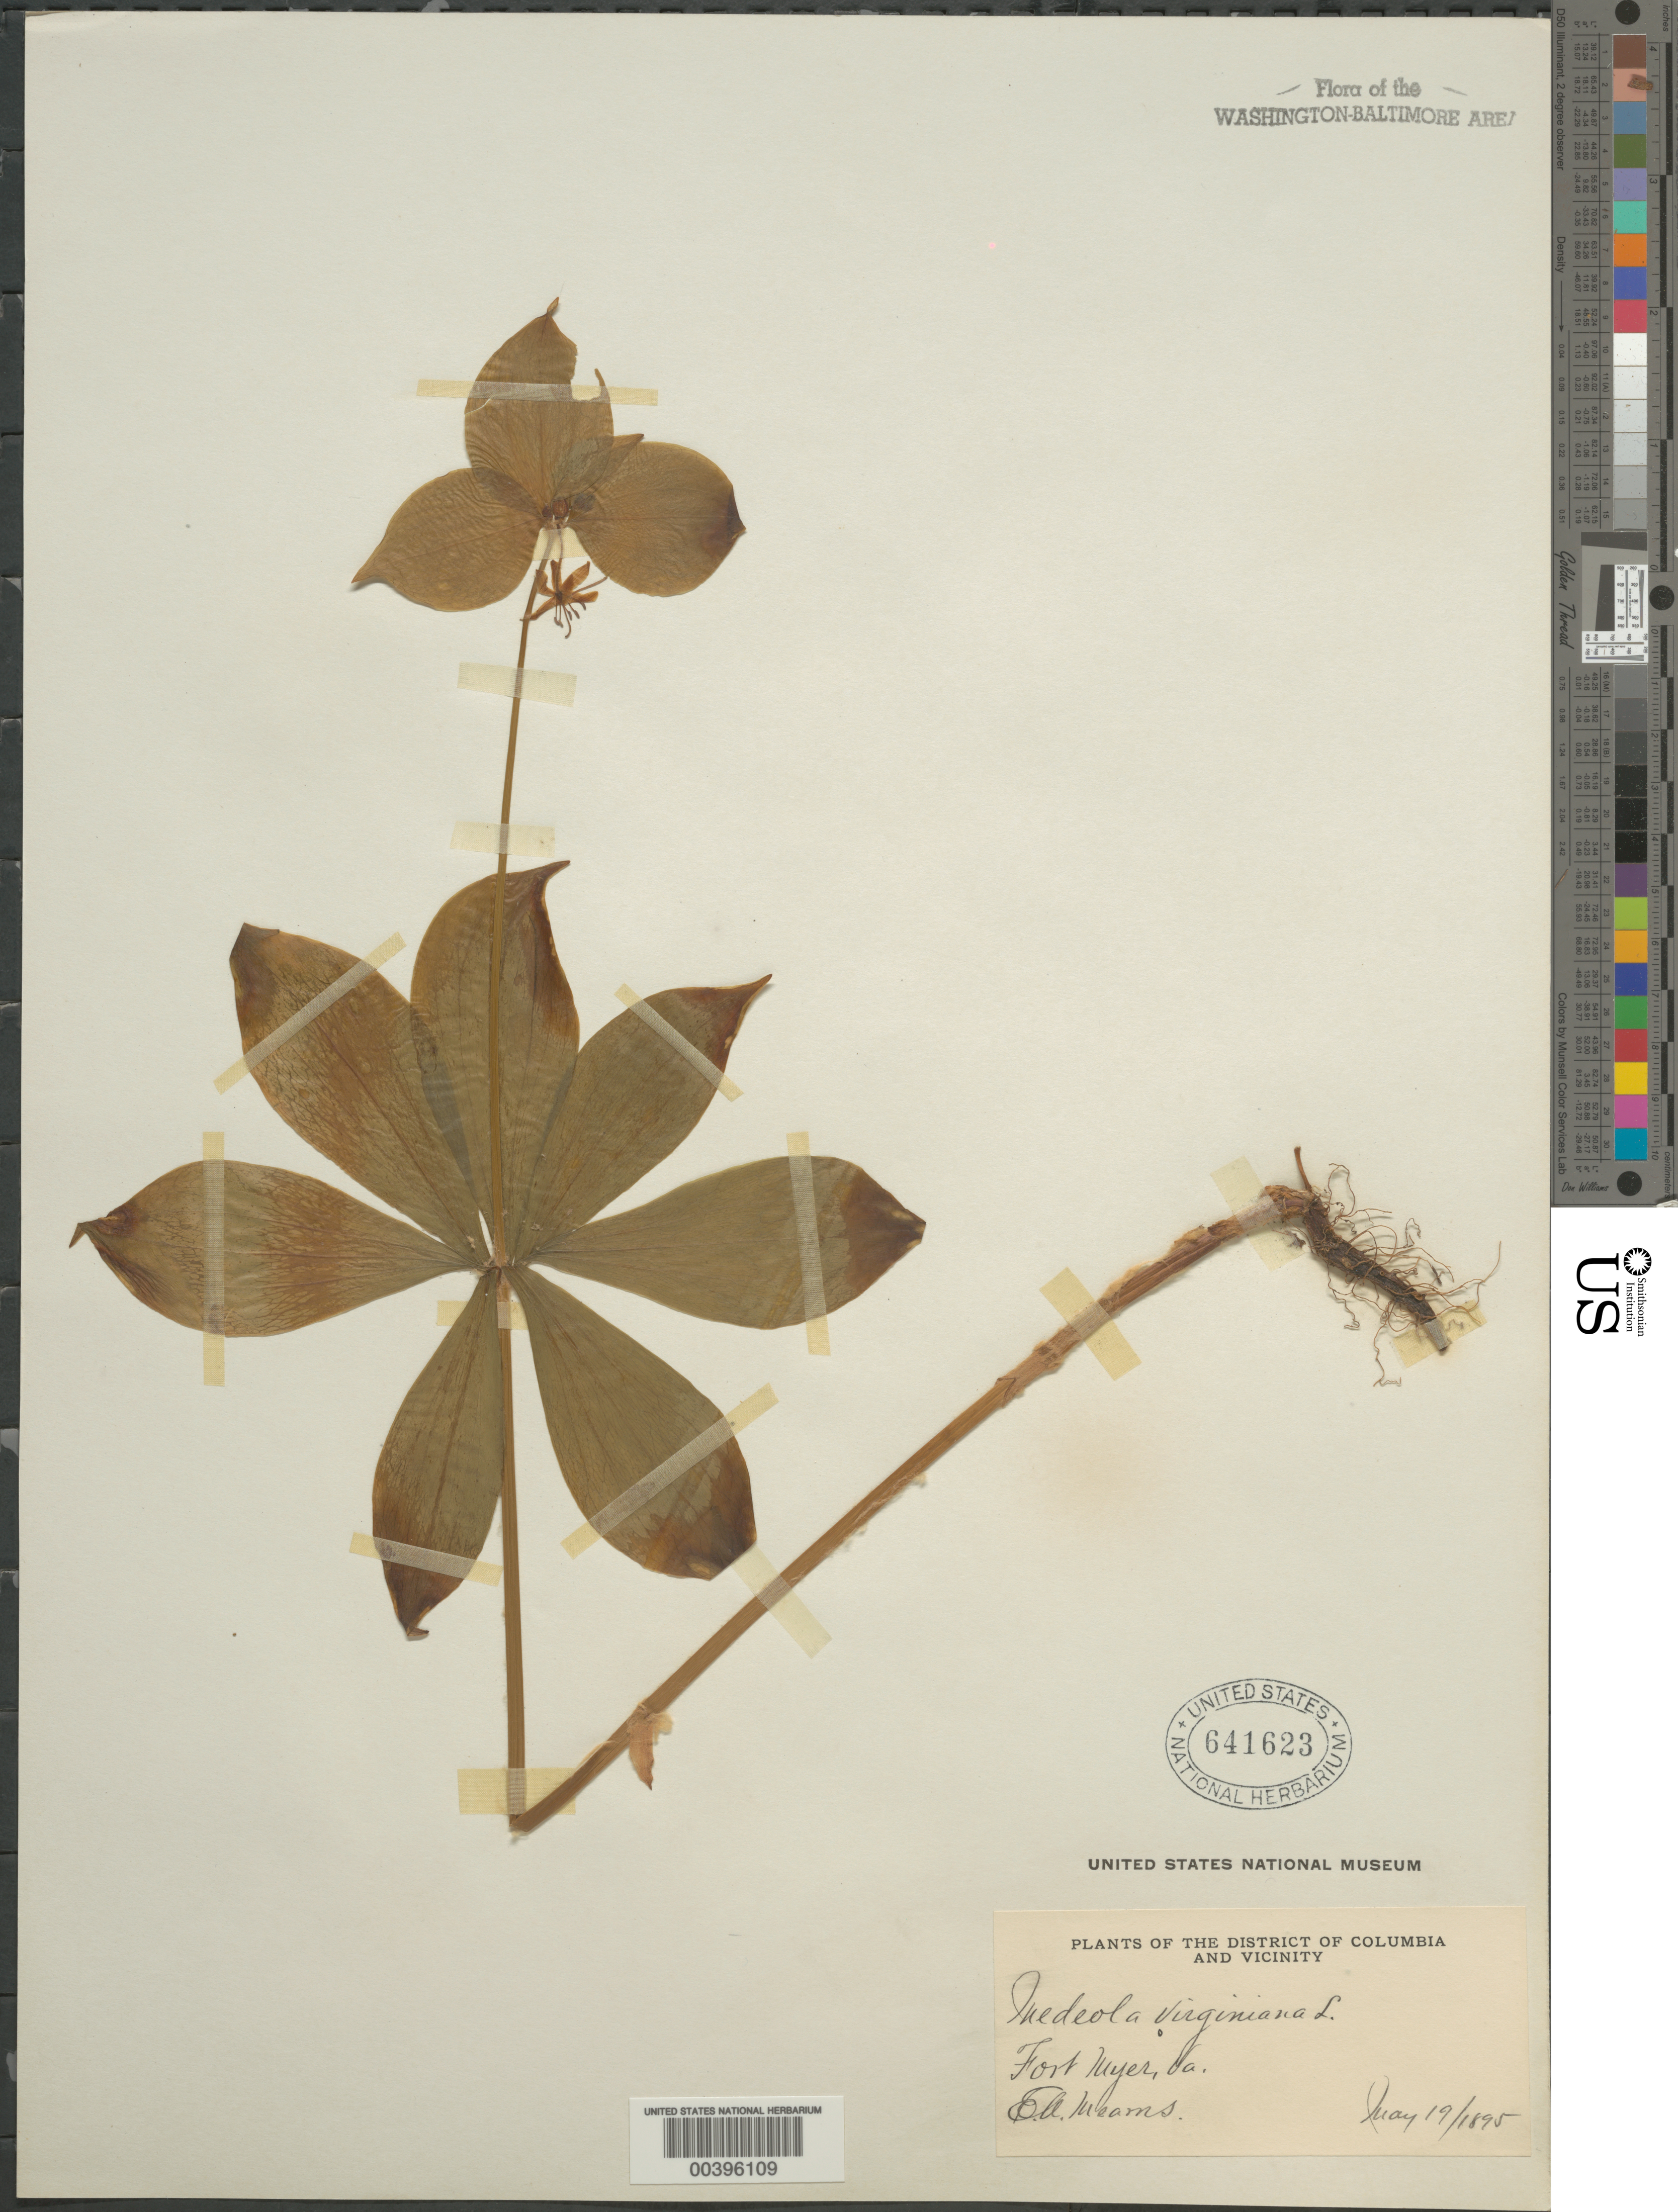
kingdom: Plantae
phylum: Tracheophyta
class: Liliopsida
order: Liliales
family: Liliaceae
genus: Medeola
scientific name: Medeola virginiana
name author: (L.) Desf.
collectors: E. A. Mearns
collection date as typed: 19 May 1895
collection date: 1895-05-19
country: United States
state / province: Virginia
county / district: Arlington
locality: Fort Myers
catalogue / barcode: US 641623